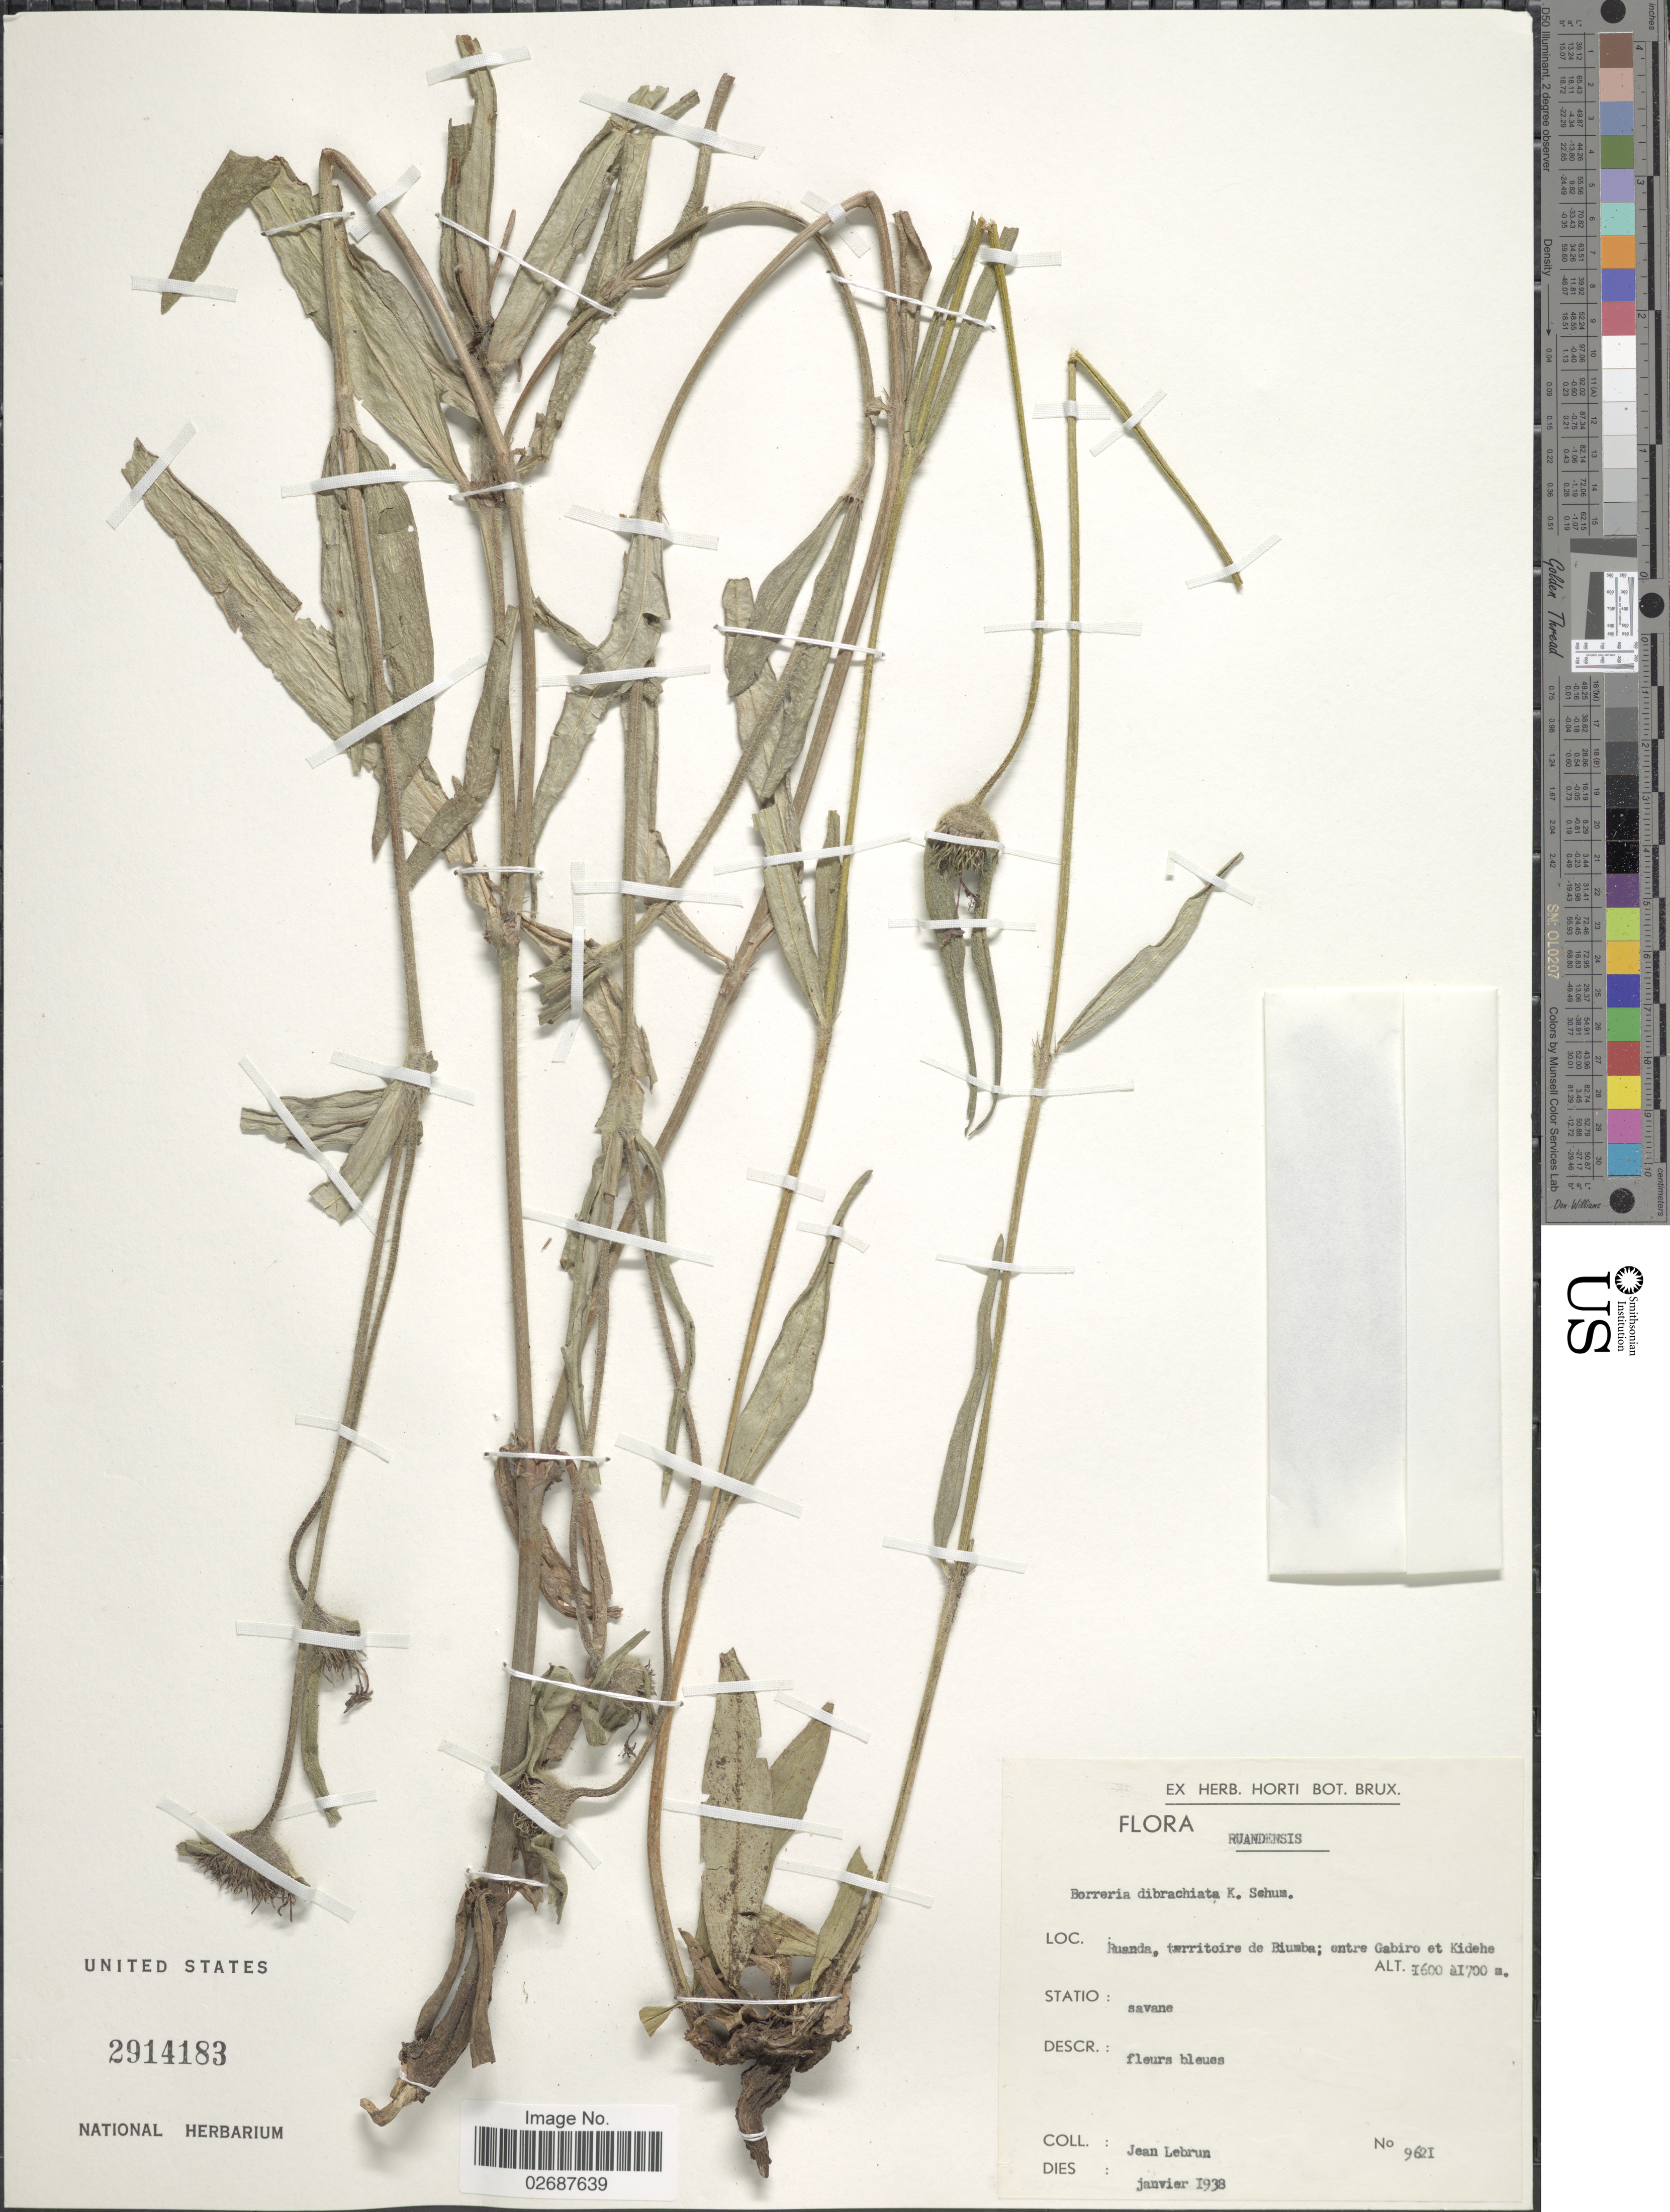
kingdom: Plantae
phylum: Tracheophyta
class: Magnoliopsida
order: Gentianales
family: Rubiaceae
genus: Borreria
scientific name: Borreria dibrachiata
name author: (Oliv.) K. Schum.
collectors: J. A. Lebrun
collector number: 962I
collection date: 1938-01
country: Rwanda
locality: Ruanda, territoire de Biumba; entre Gabiro et Kidehe.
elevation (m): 1600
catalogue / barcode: US 2914183